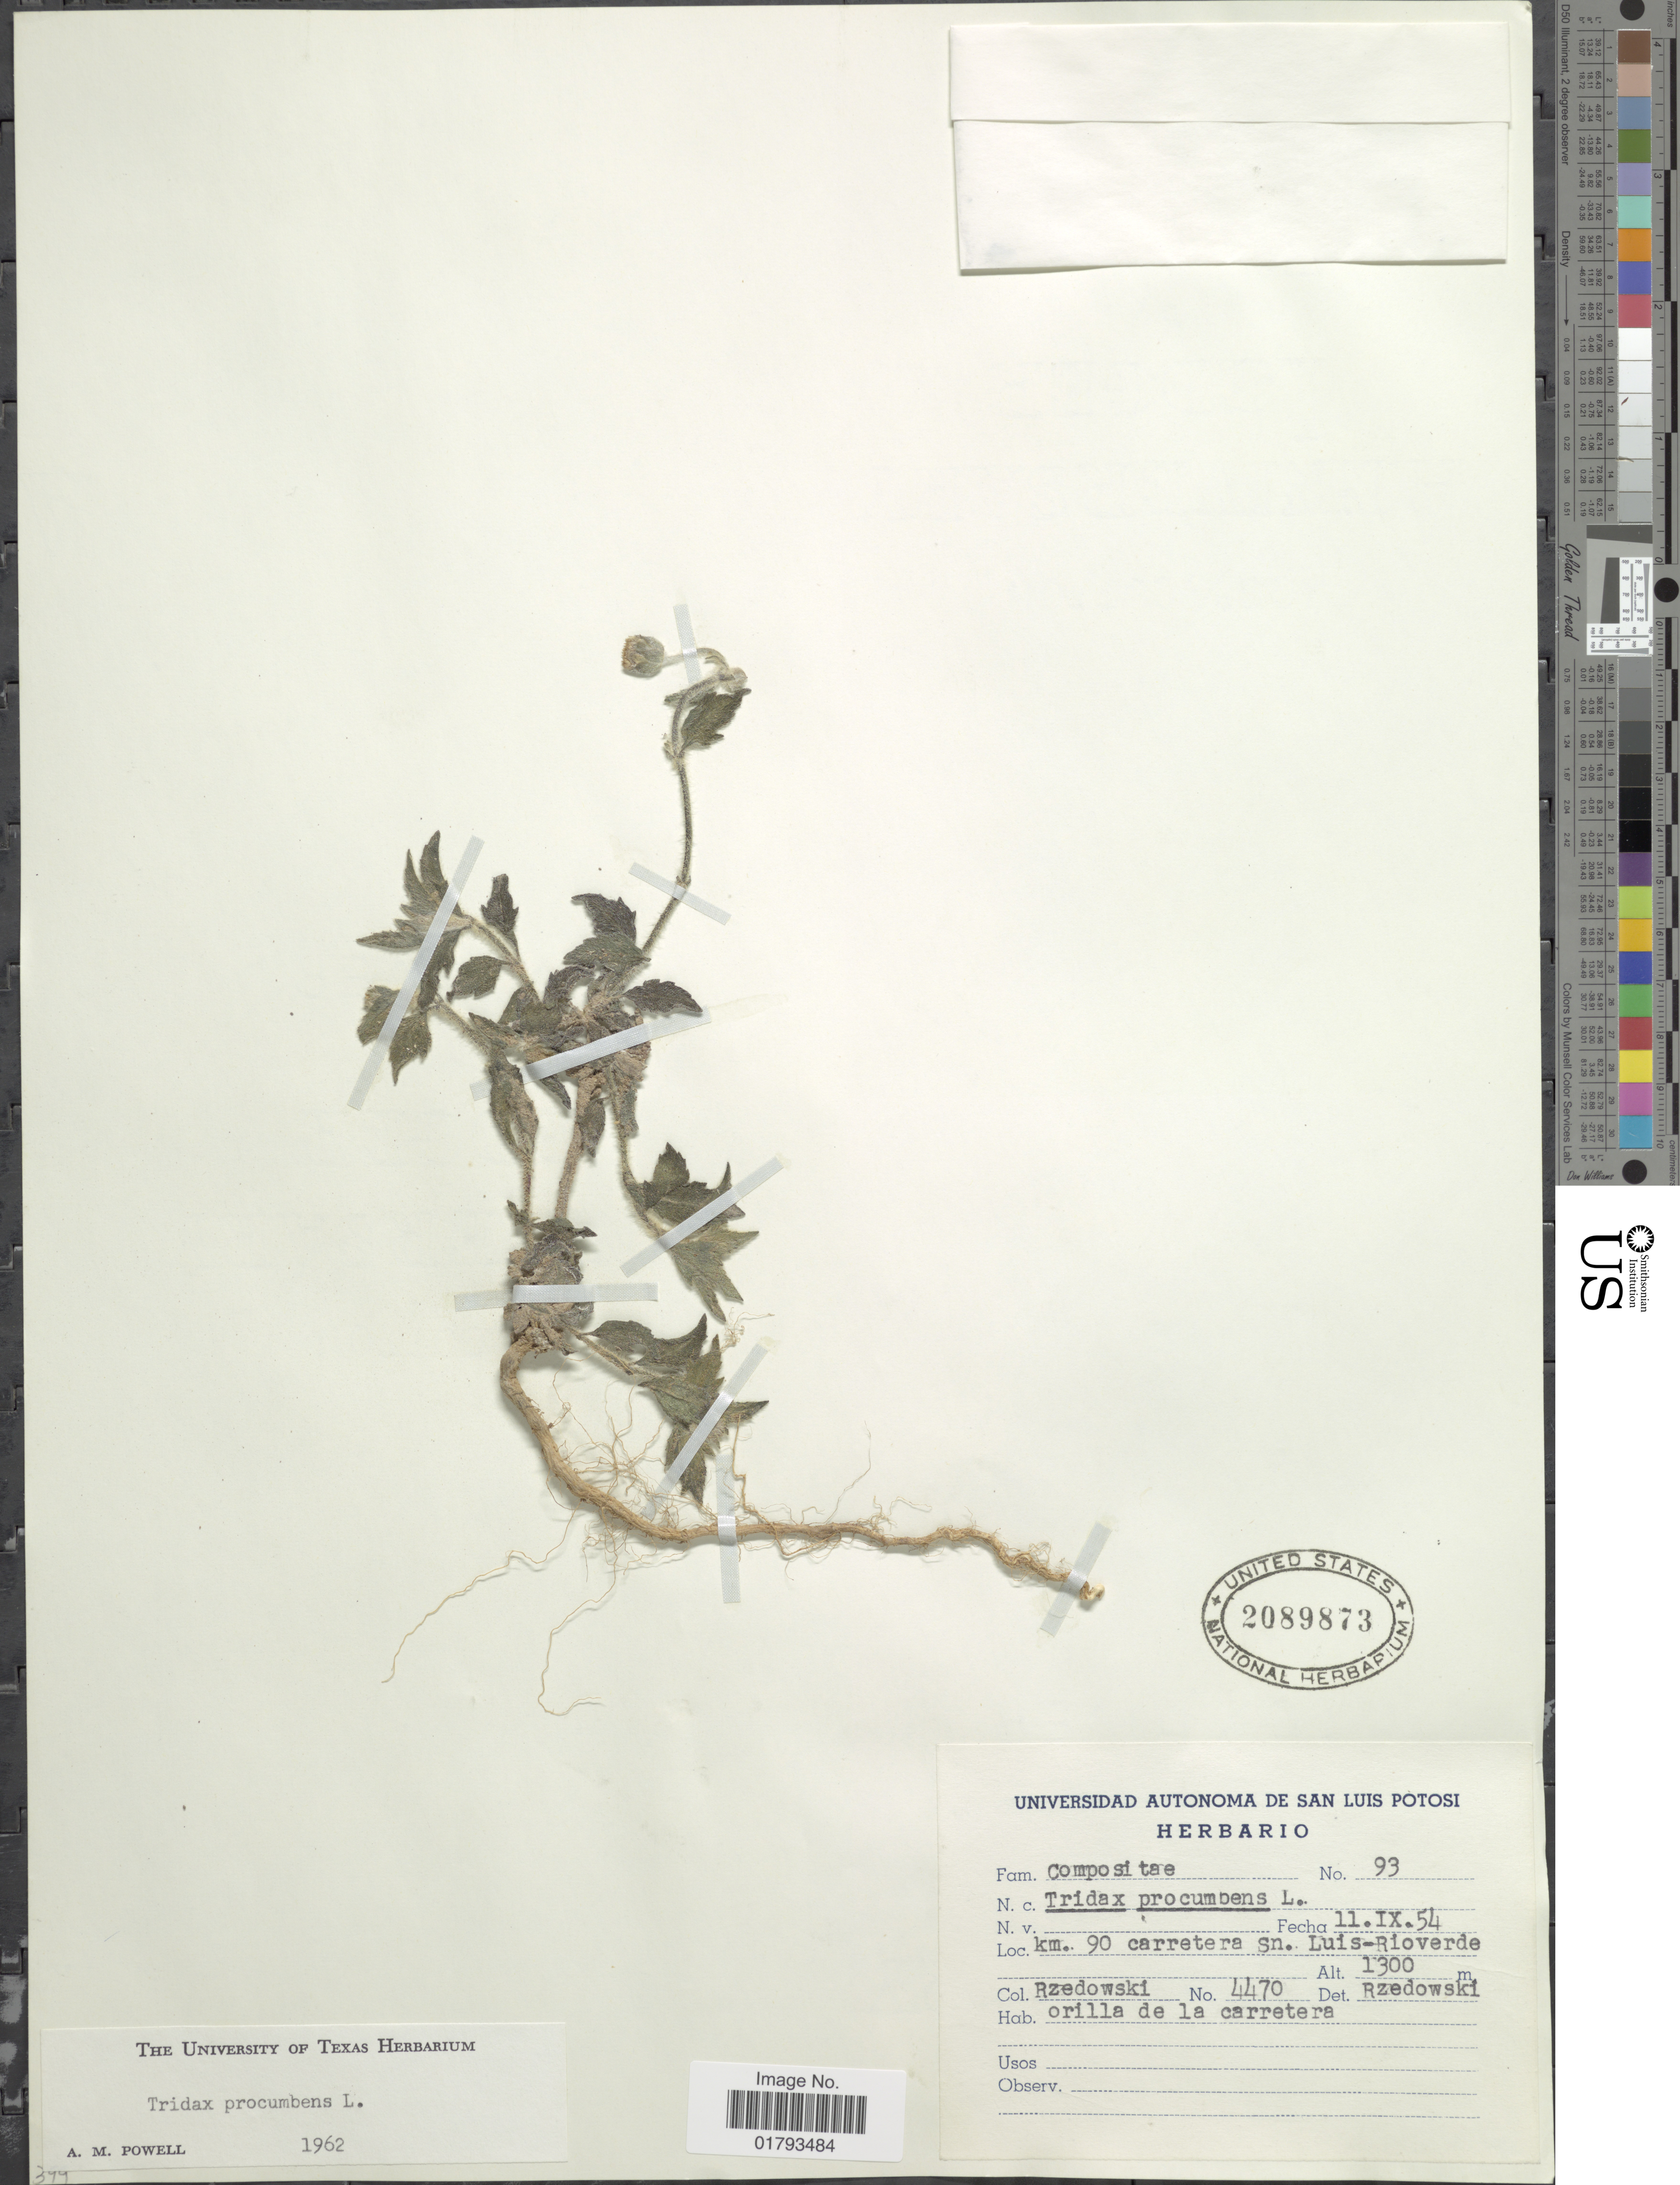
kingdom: Plantae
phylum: Tracheophyta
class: Magnoliopsida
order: Asterales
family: Asteraceae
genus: Tridax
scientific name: Tridax procumbens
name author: L.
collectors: Rzedowski, --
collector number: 4470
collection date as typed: Transcribed d/m/y: 11/9/54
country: Argentina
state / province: San Luis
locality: Km. 90 cerretera Sn. Luis- Rioverde.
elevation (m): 1300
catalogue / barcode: US 2089873